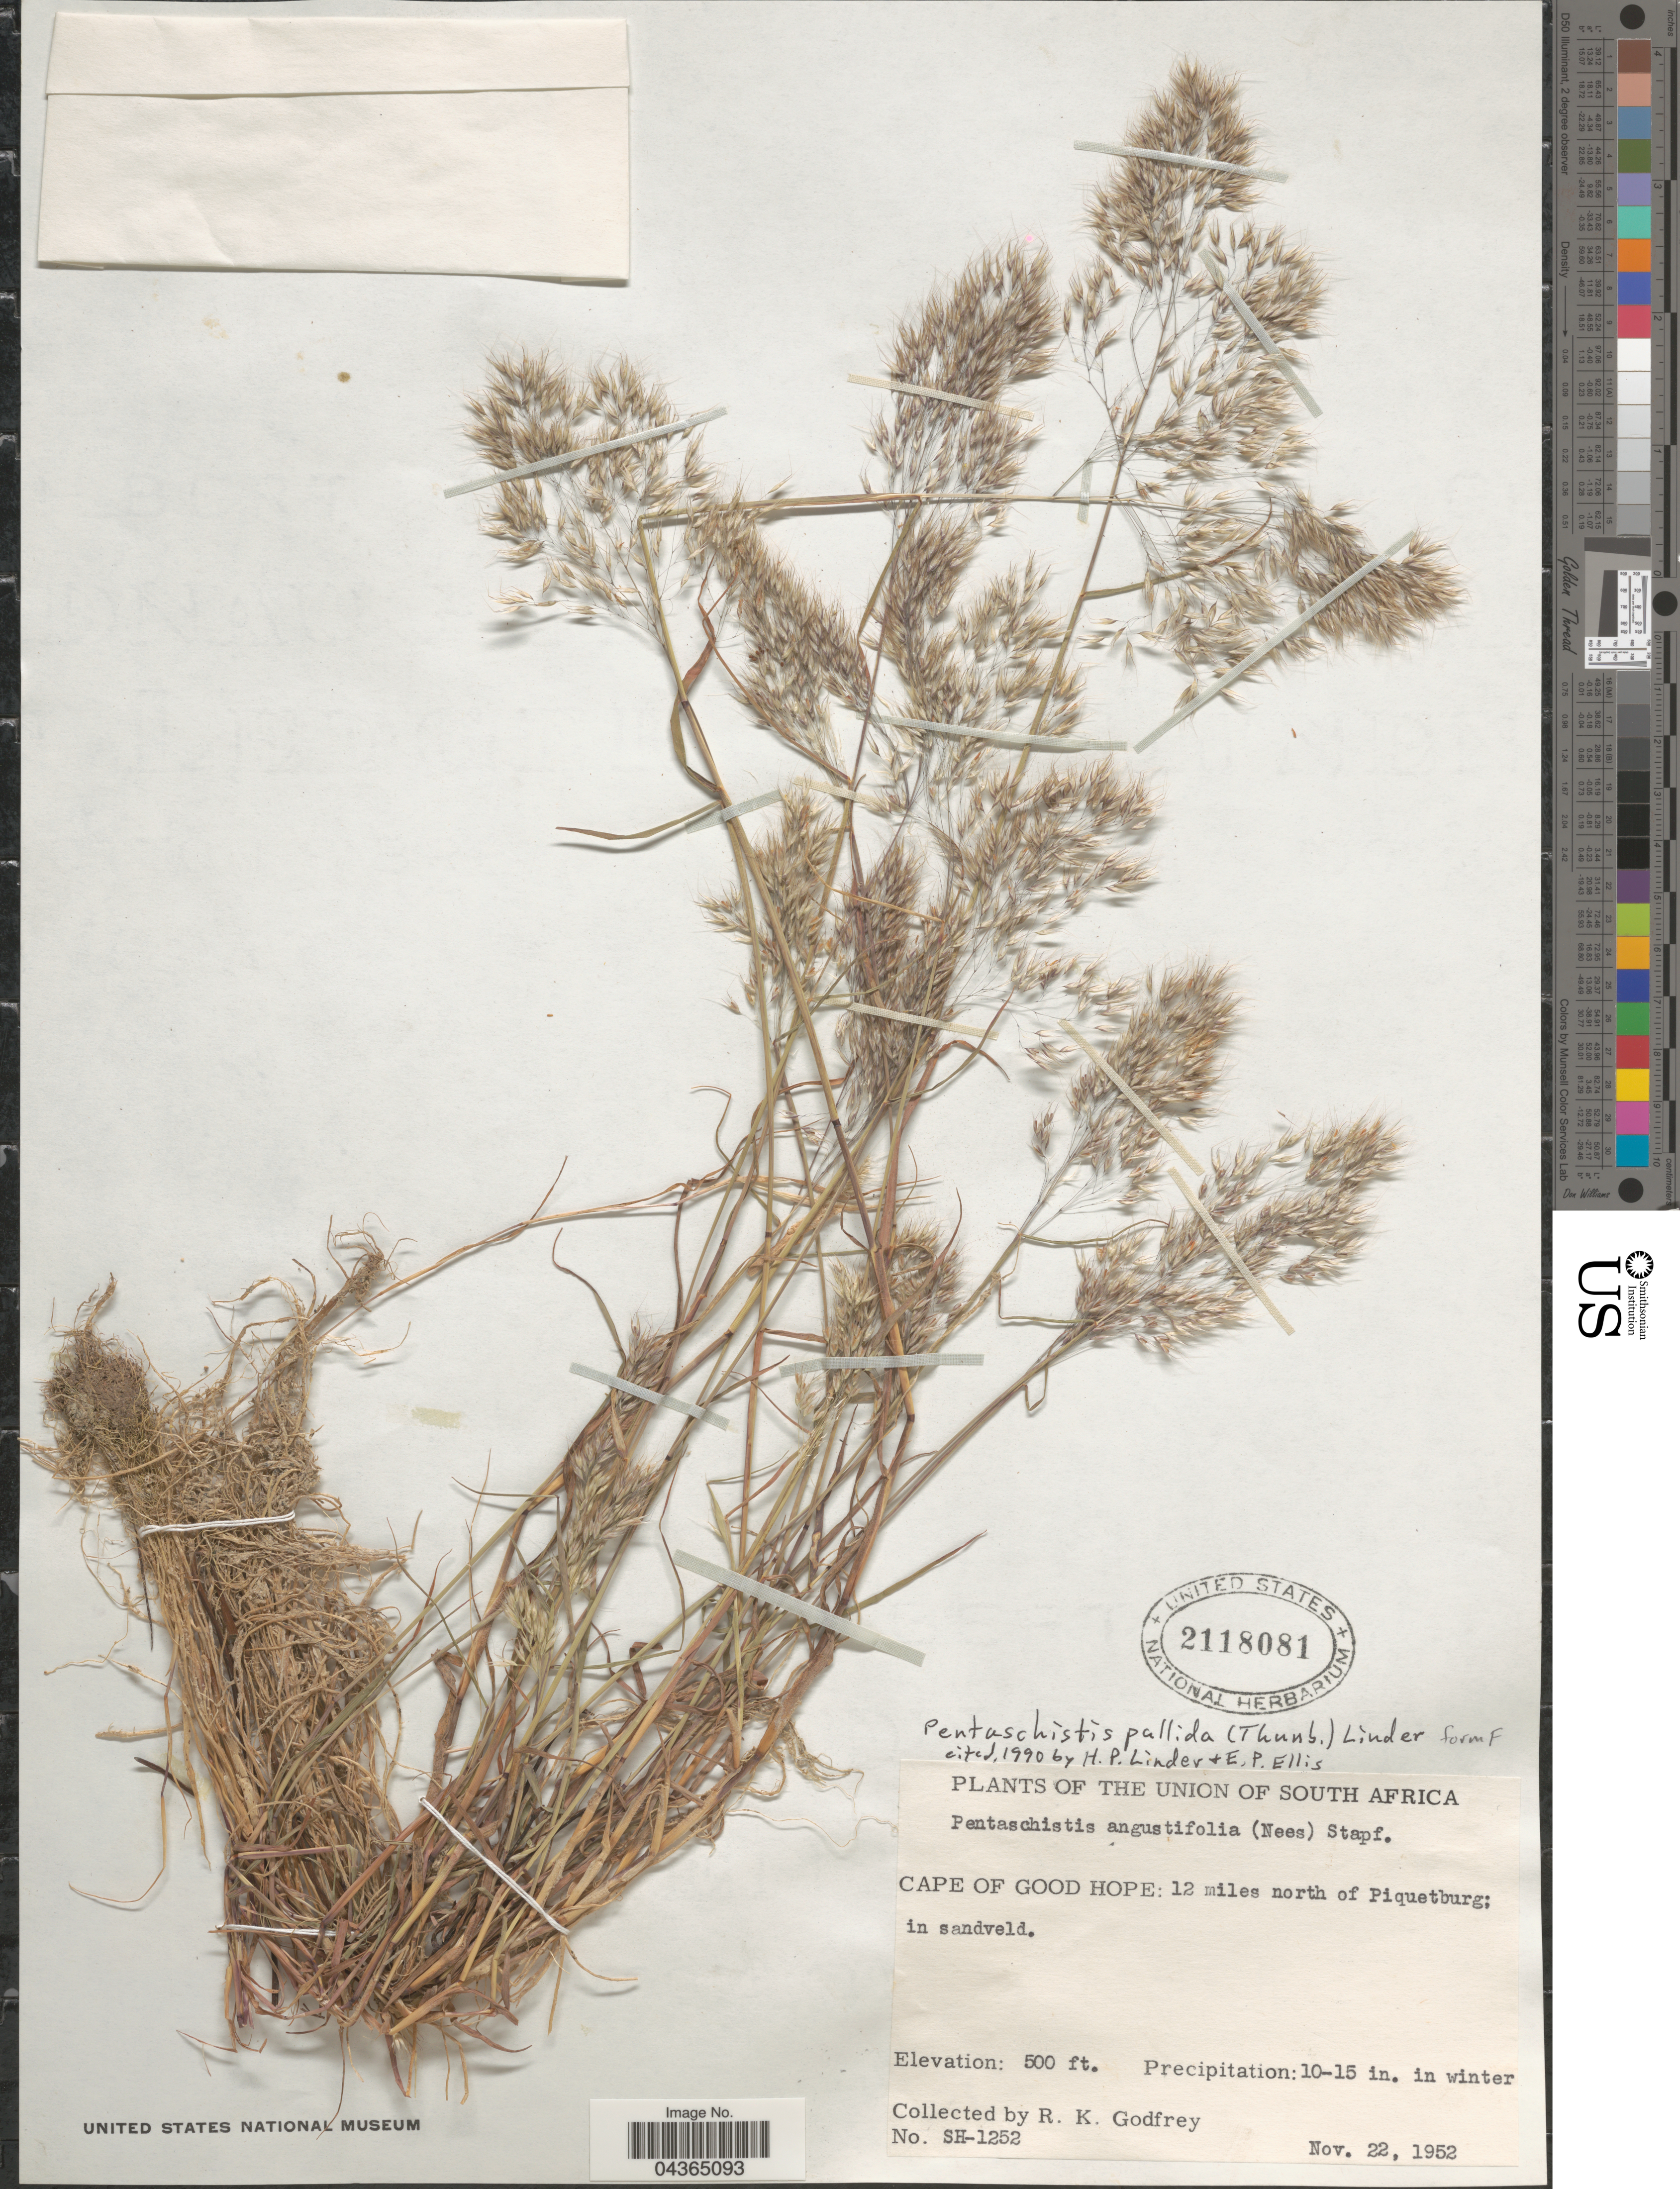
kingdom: Plantae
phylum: Tracheophyta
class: Liliopsida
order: Poales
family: Poaceae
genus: Pentameris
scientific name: Pentameris pallida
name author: (Thunb.) Galley & H.P. Linder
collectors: R. K. Godfrey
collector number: SH-1252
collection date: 1952-11-22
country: South Africa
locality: The Union of South Africa. Cape of Good Hope: 12 miles north of Piquetburg; in sandveld.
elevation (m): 152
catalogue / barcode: US 2118081